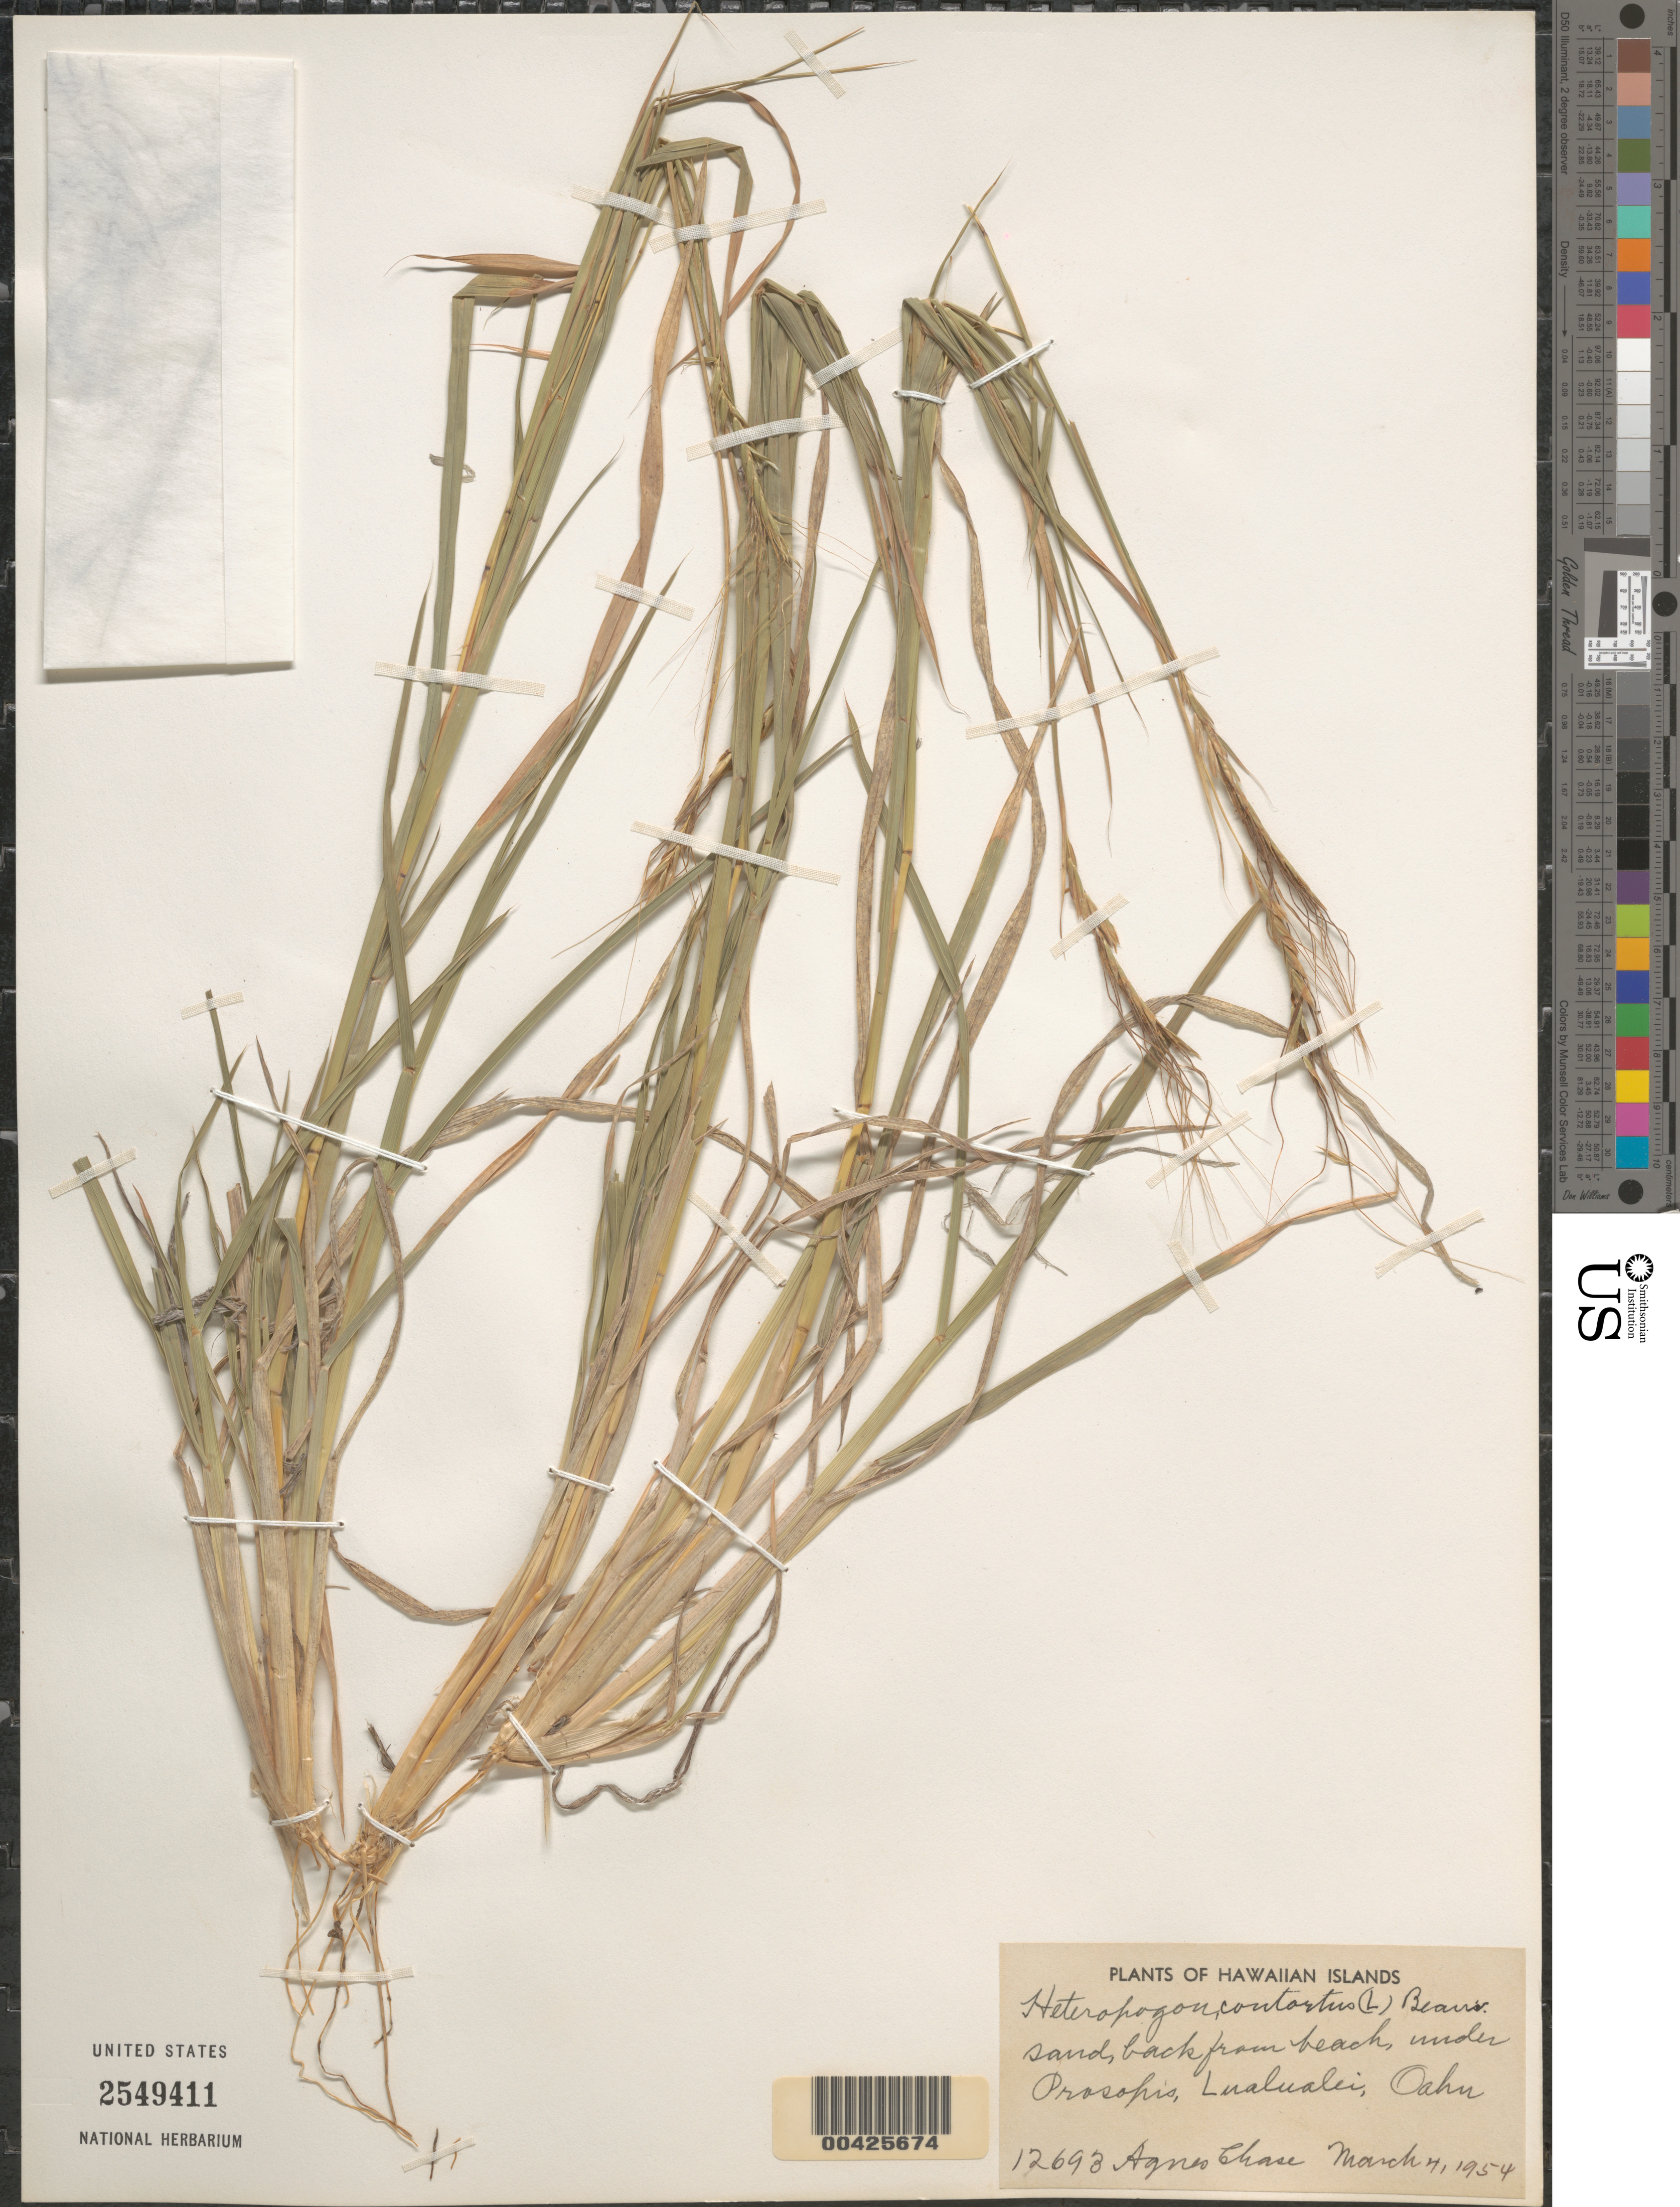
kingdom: Plantae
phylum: Tracheophyta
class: Liliopsida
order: Poales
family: Poaceae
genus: Heteropogon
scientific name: Heteropogon contortus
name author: (L.) P. Beauv. ex Roem. & Schult.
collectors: A. Chase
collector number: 12693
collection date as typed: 4 Mar 1954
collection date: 1954-03-04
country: United States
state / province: Hawaii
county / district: Honolulu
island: Oahu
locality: Lualualei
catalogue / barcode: US 2549411